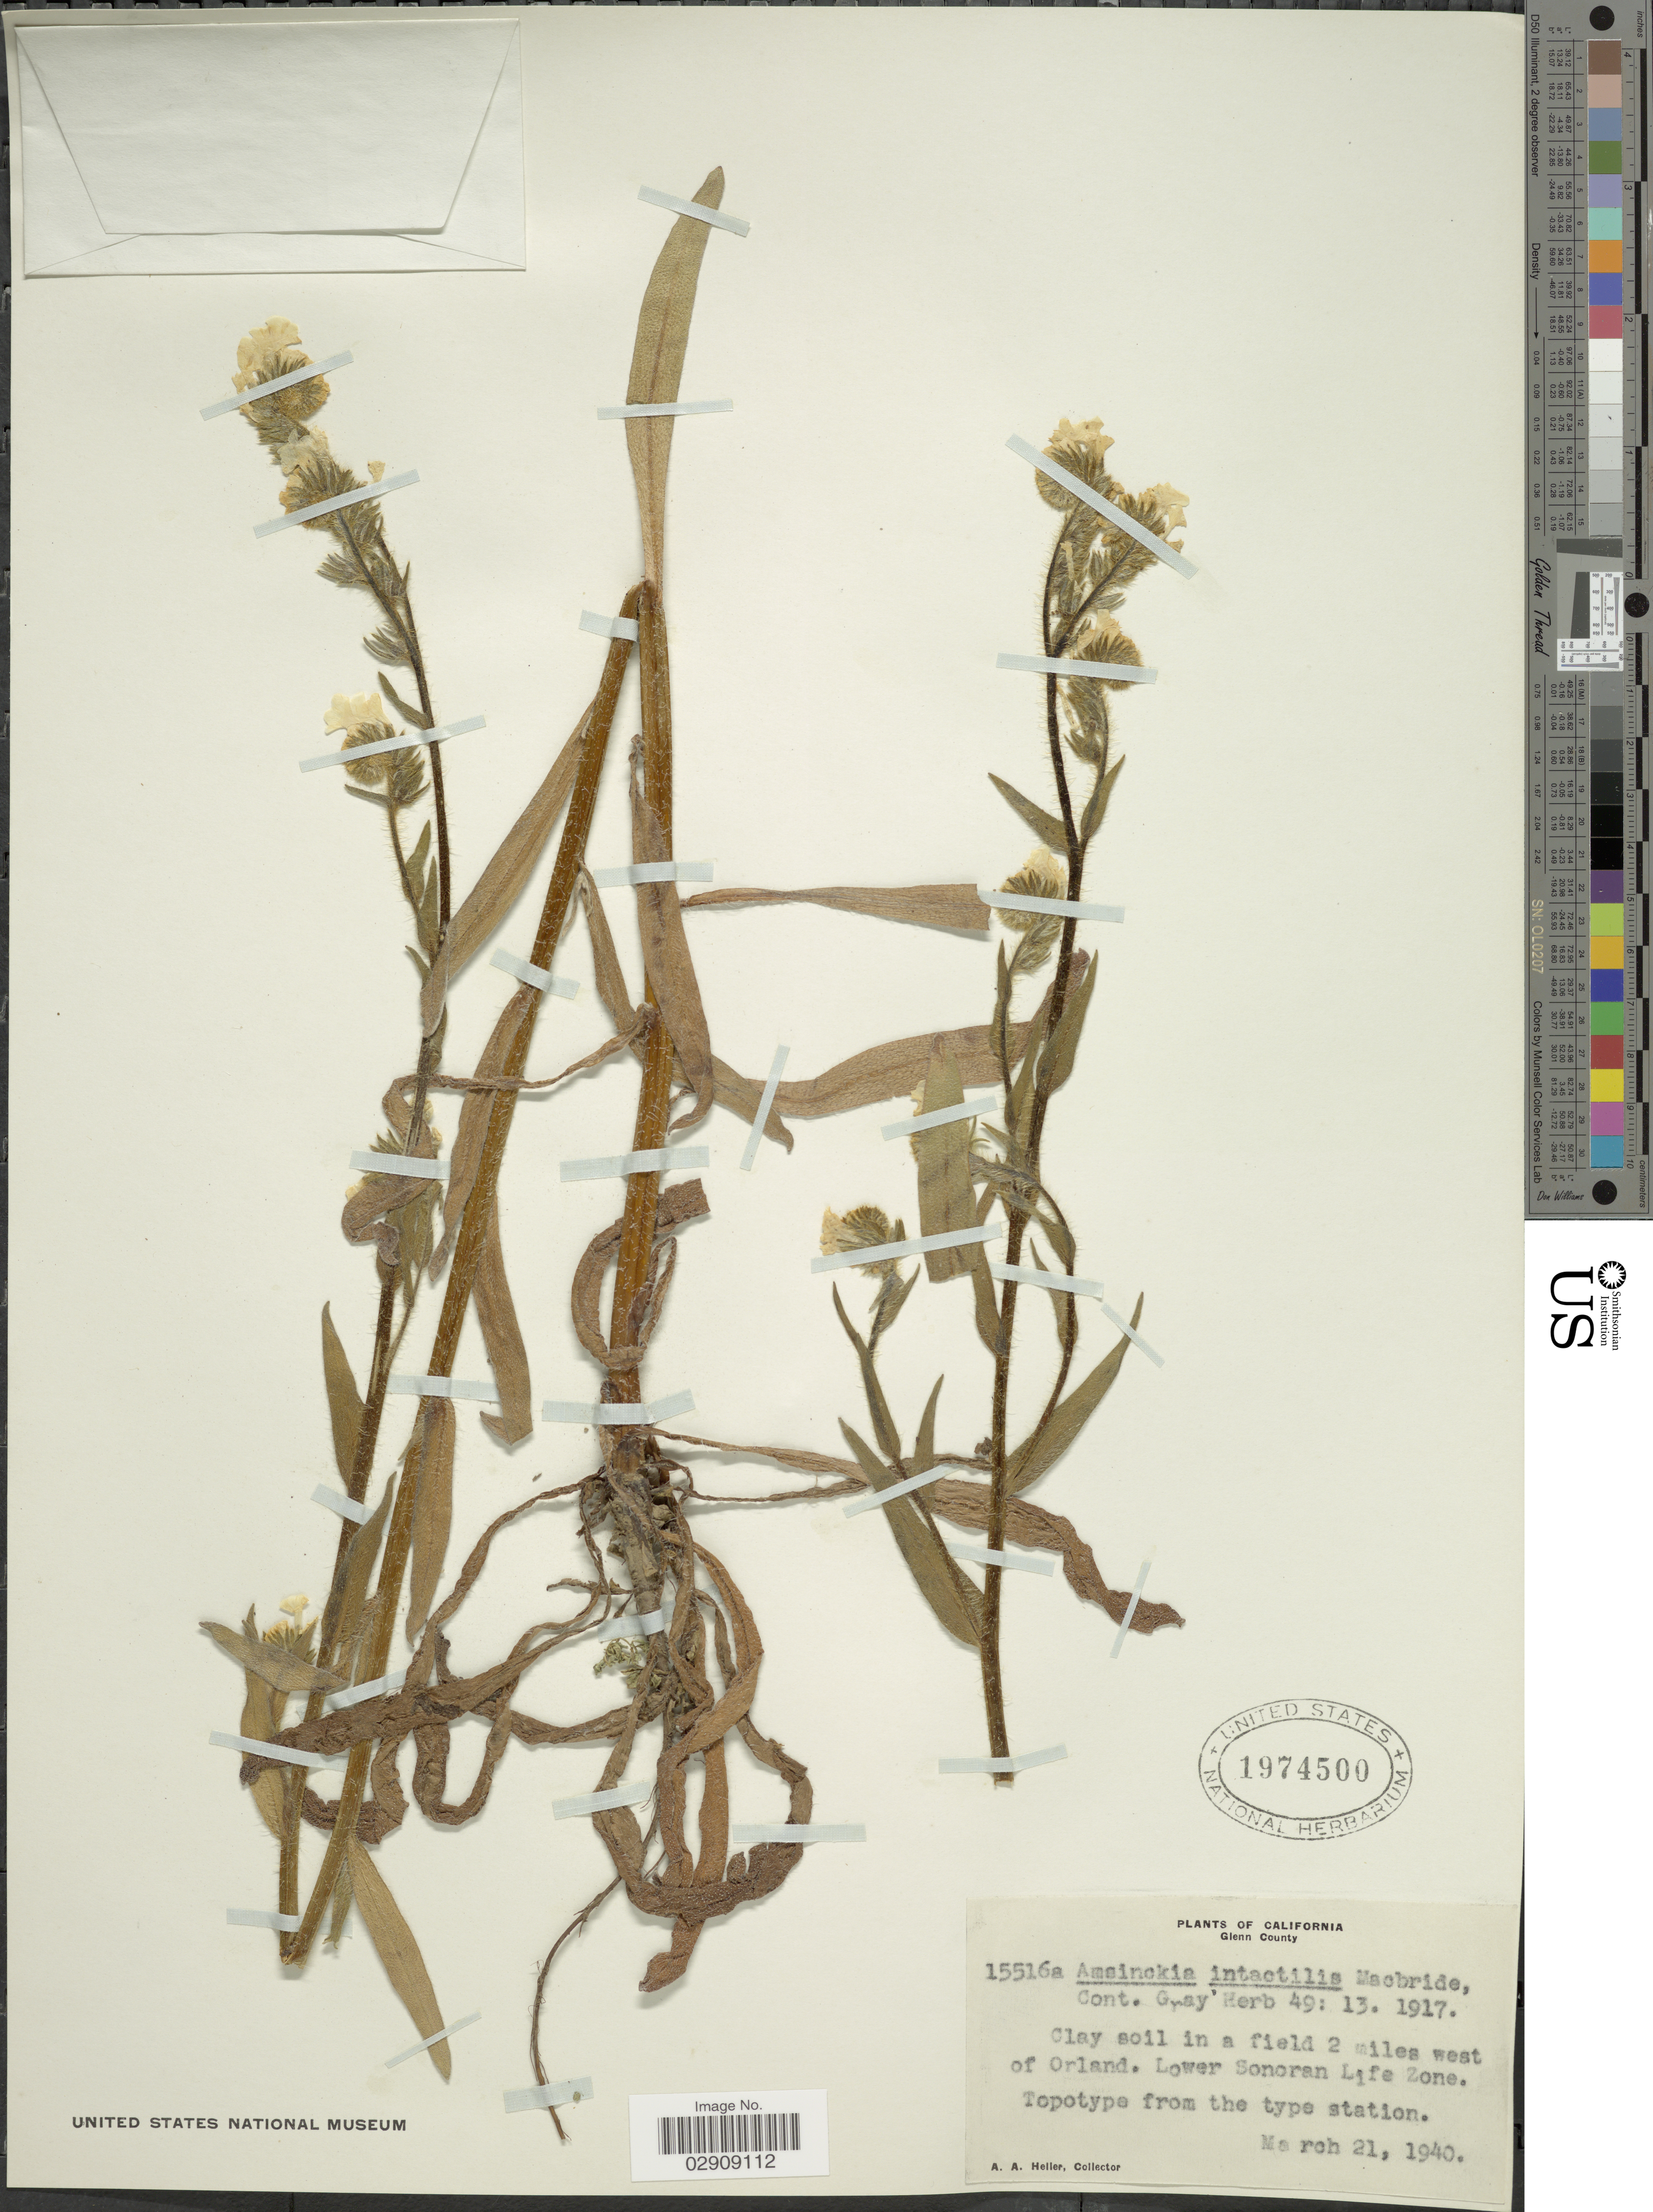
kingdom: Plantae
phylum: Tracheophyta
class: Magnoliopsida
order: Boraginales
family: Boraginaceae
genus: Amsinckia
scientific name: Amsinckia lycopsoides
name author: Lehm.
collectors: A. A. Heller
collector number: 15516a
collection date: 1940-03-21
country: United States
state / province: California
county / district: Glenn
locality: Glenn County. In a field 2 miles west of Orland.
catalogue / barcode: US 1974500